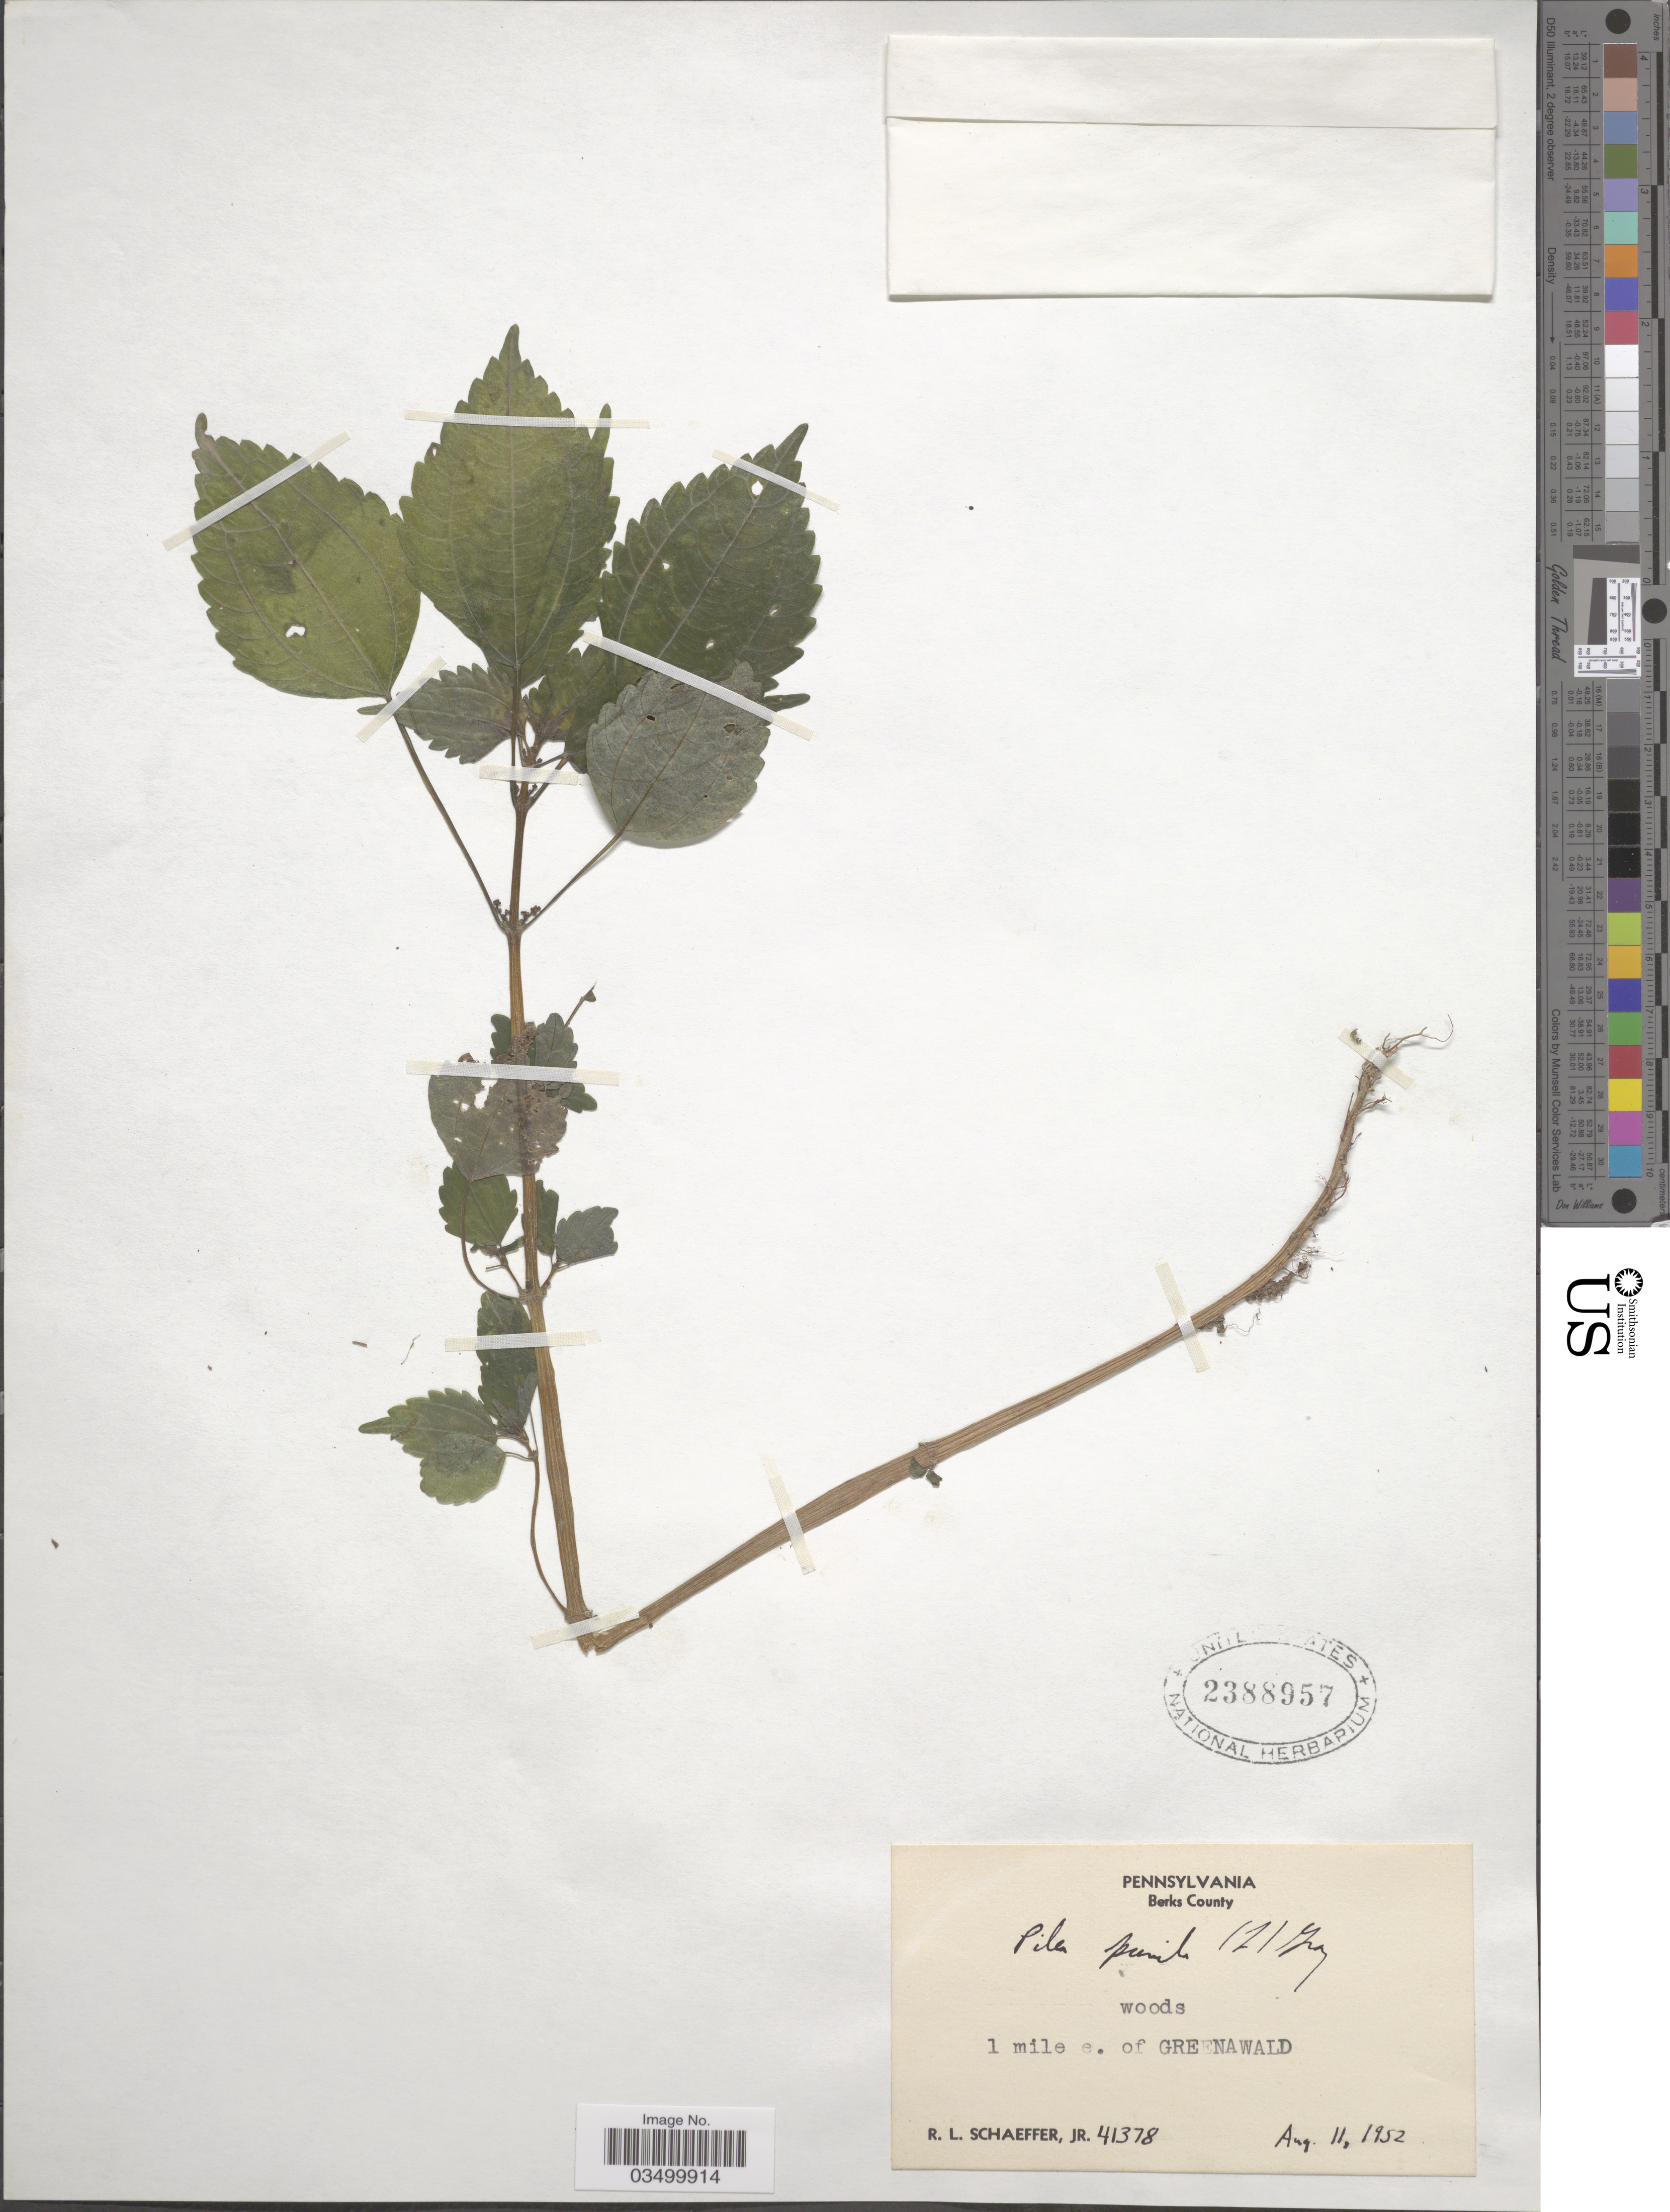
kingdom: Plantae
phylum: Tracheophyta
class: Magnoliopsida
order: Rosales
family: Urticaceae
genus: Pilea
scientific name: Pilea pumila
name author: (L.) A. Gray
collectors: R. L. Schaeffer Jr.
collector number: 41378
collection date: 1952-08-11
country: United States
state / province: Pennsylvania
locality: Berks County. 1 mile e. of Greenawald.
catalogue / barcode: US 2388957